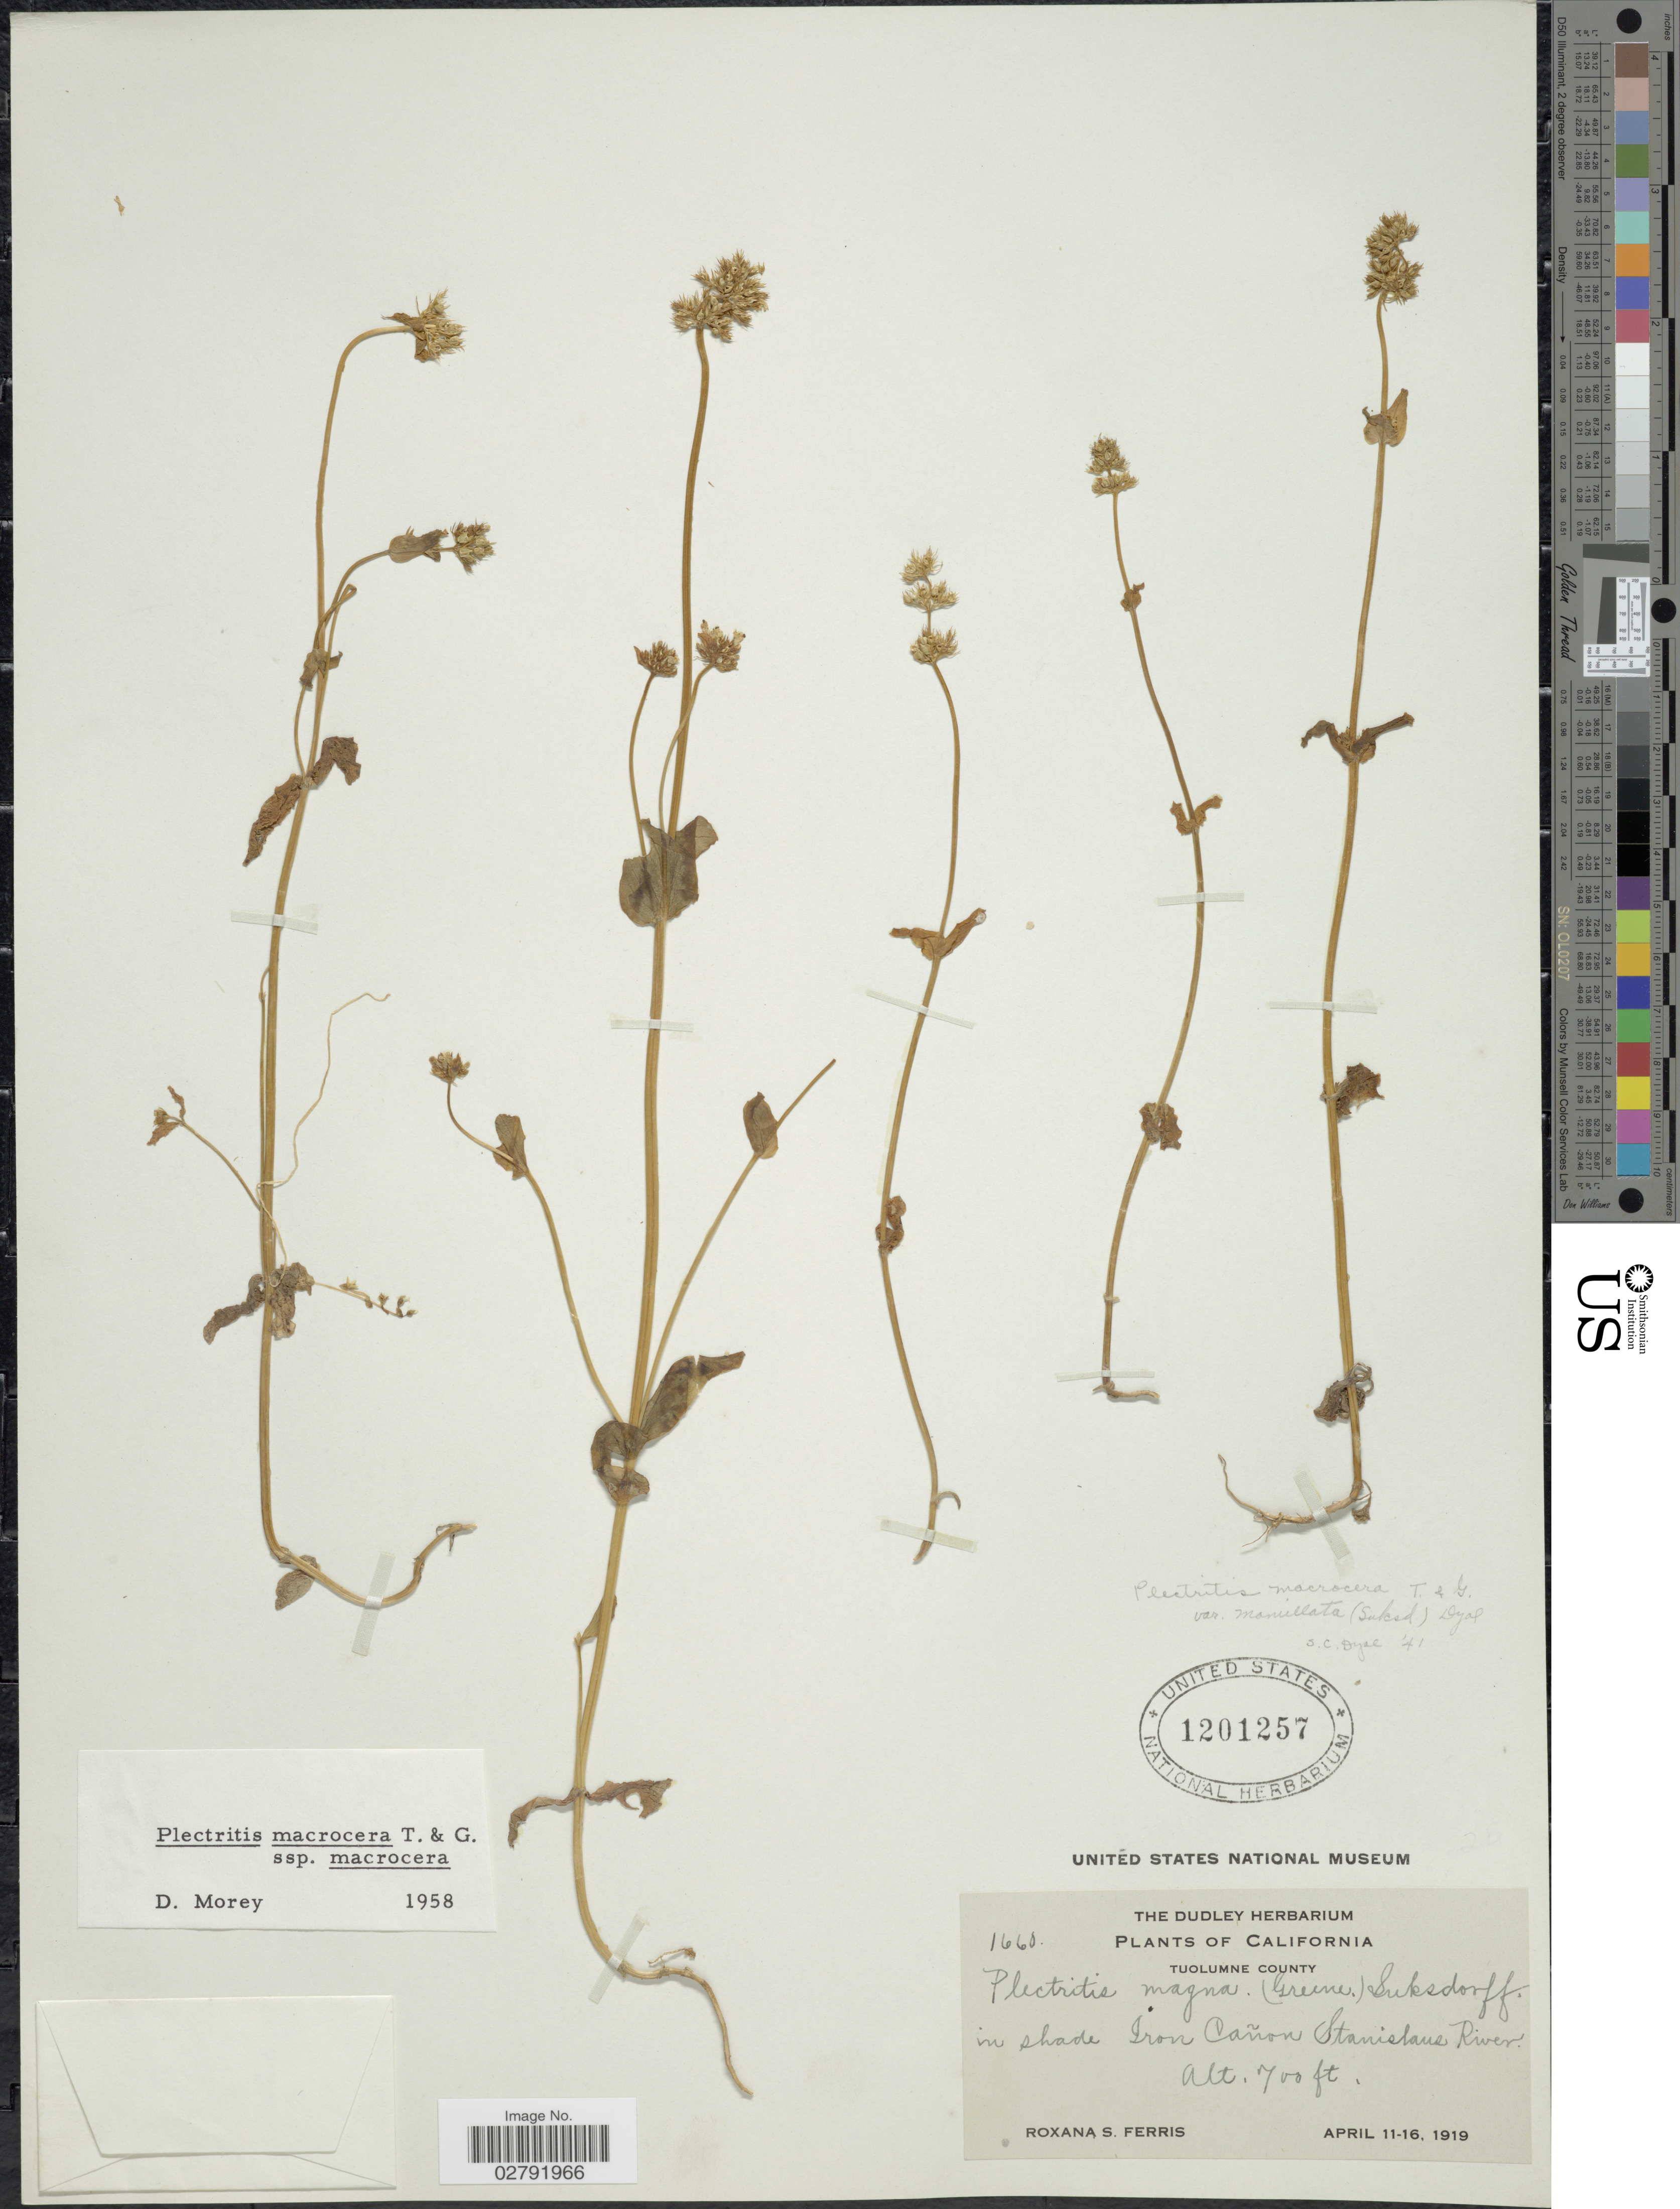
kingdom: Plantae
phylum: Tracheophyta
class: Magnoliopsida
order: Dipsacales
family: Caprifoliaceae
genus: Plectritis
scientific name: Plectritis macrocera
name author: Torr. & A. Gray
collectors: R. S. Ferris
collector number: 1660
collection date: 1919-04-11/1919-04-16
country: United States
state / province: California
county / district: Tuolumne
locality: Tuolumne county. In shade Iron Cañon Stanislaus River.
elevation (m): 213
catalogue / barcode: US 1201257